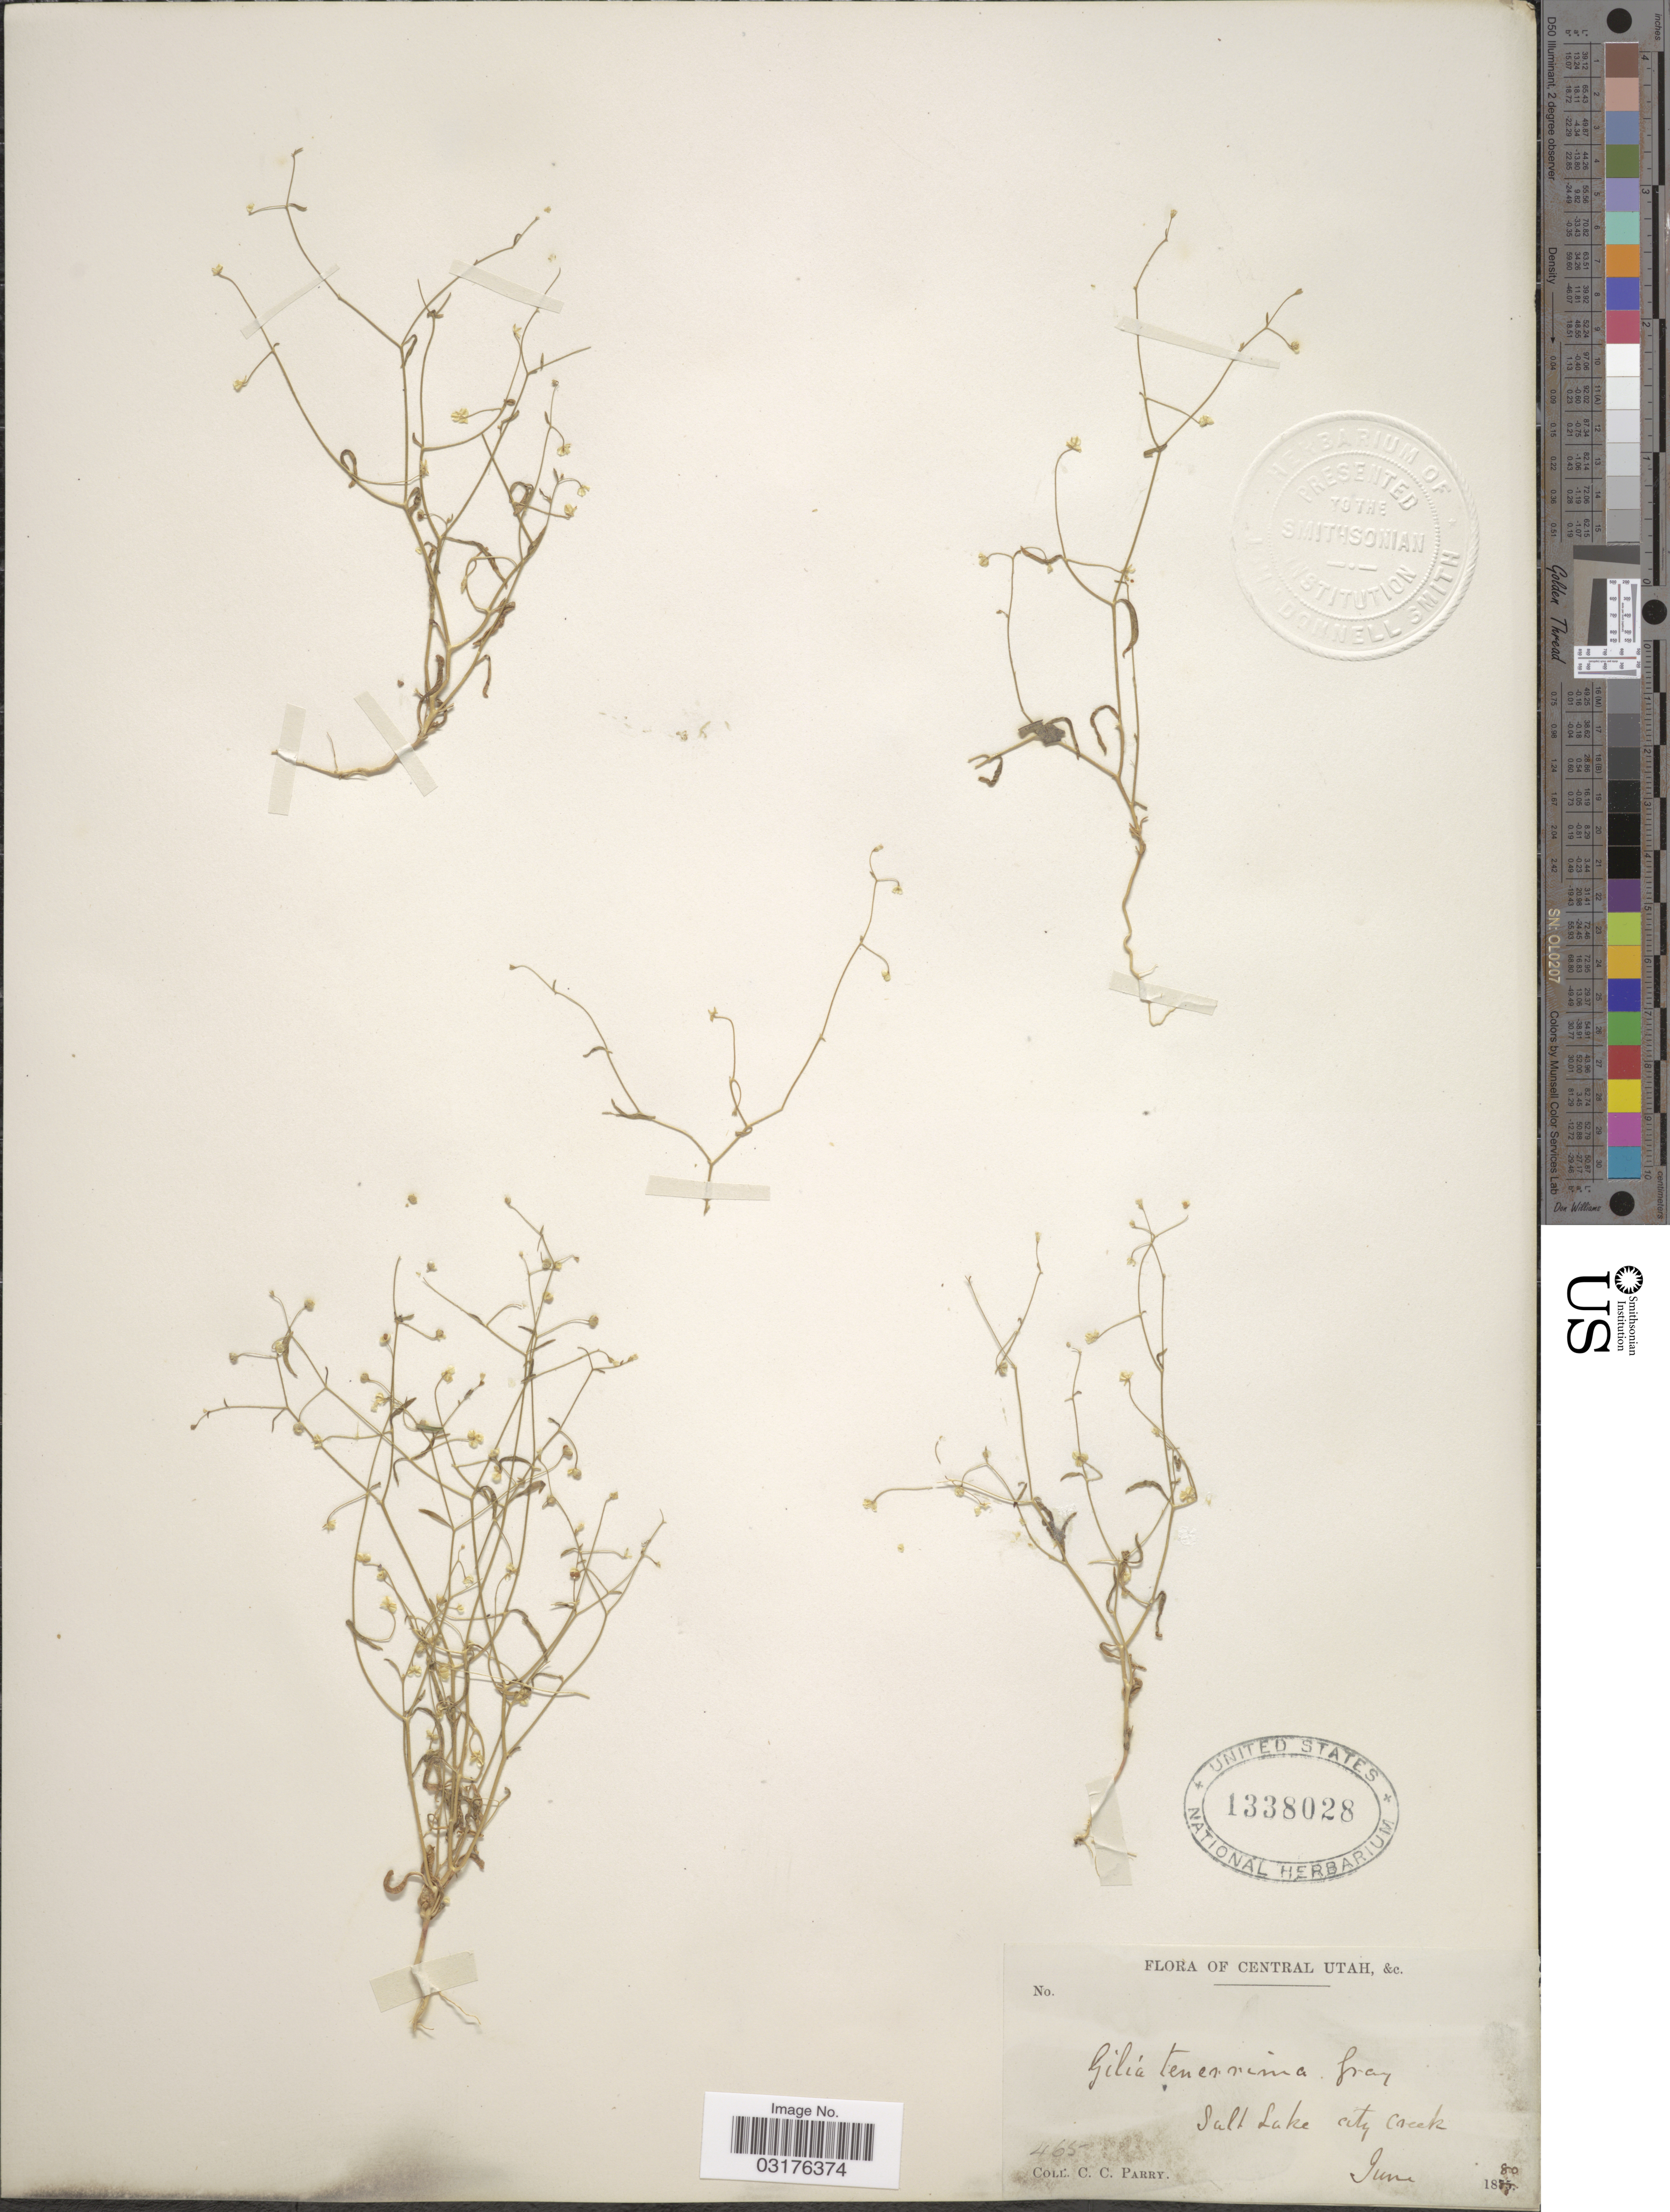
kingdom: Plantae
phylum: Tracheophyta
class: Magnoliopsida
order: Ericales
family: Polemoniaceae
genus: Lathrocasis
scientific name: Lathrocasis tenerrima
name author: (A. Gray) L.A. Johnson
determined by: Strong, Mark T., (BOT), Smithsonian Institution - National Museum of Natural History (UNITED STATES)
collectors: C. C. Parry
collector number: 465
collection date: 1880-06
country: United States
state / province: Utah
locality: Central Utah, &c., Salt Lake city Creek.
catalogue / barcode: US 1338028